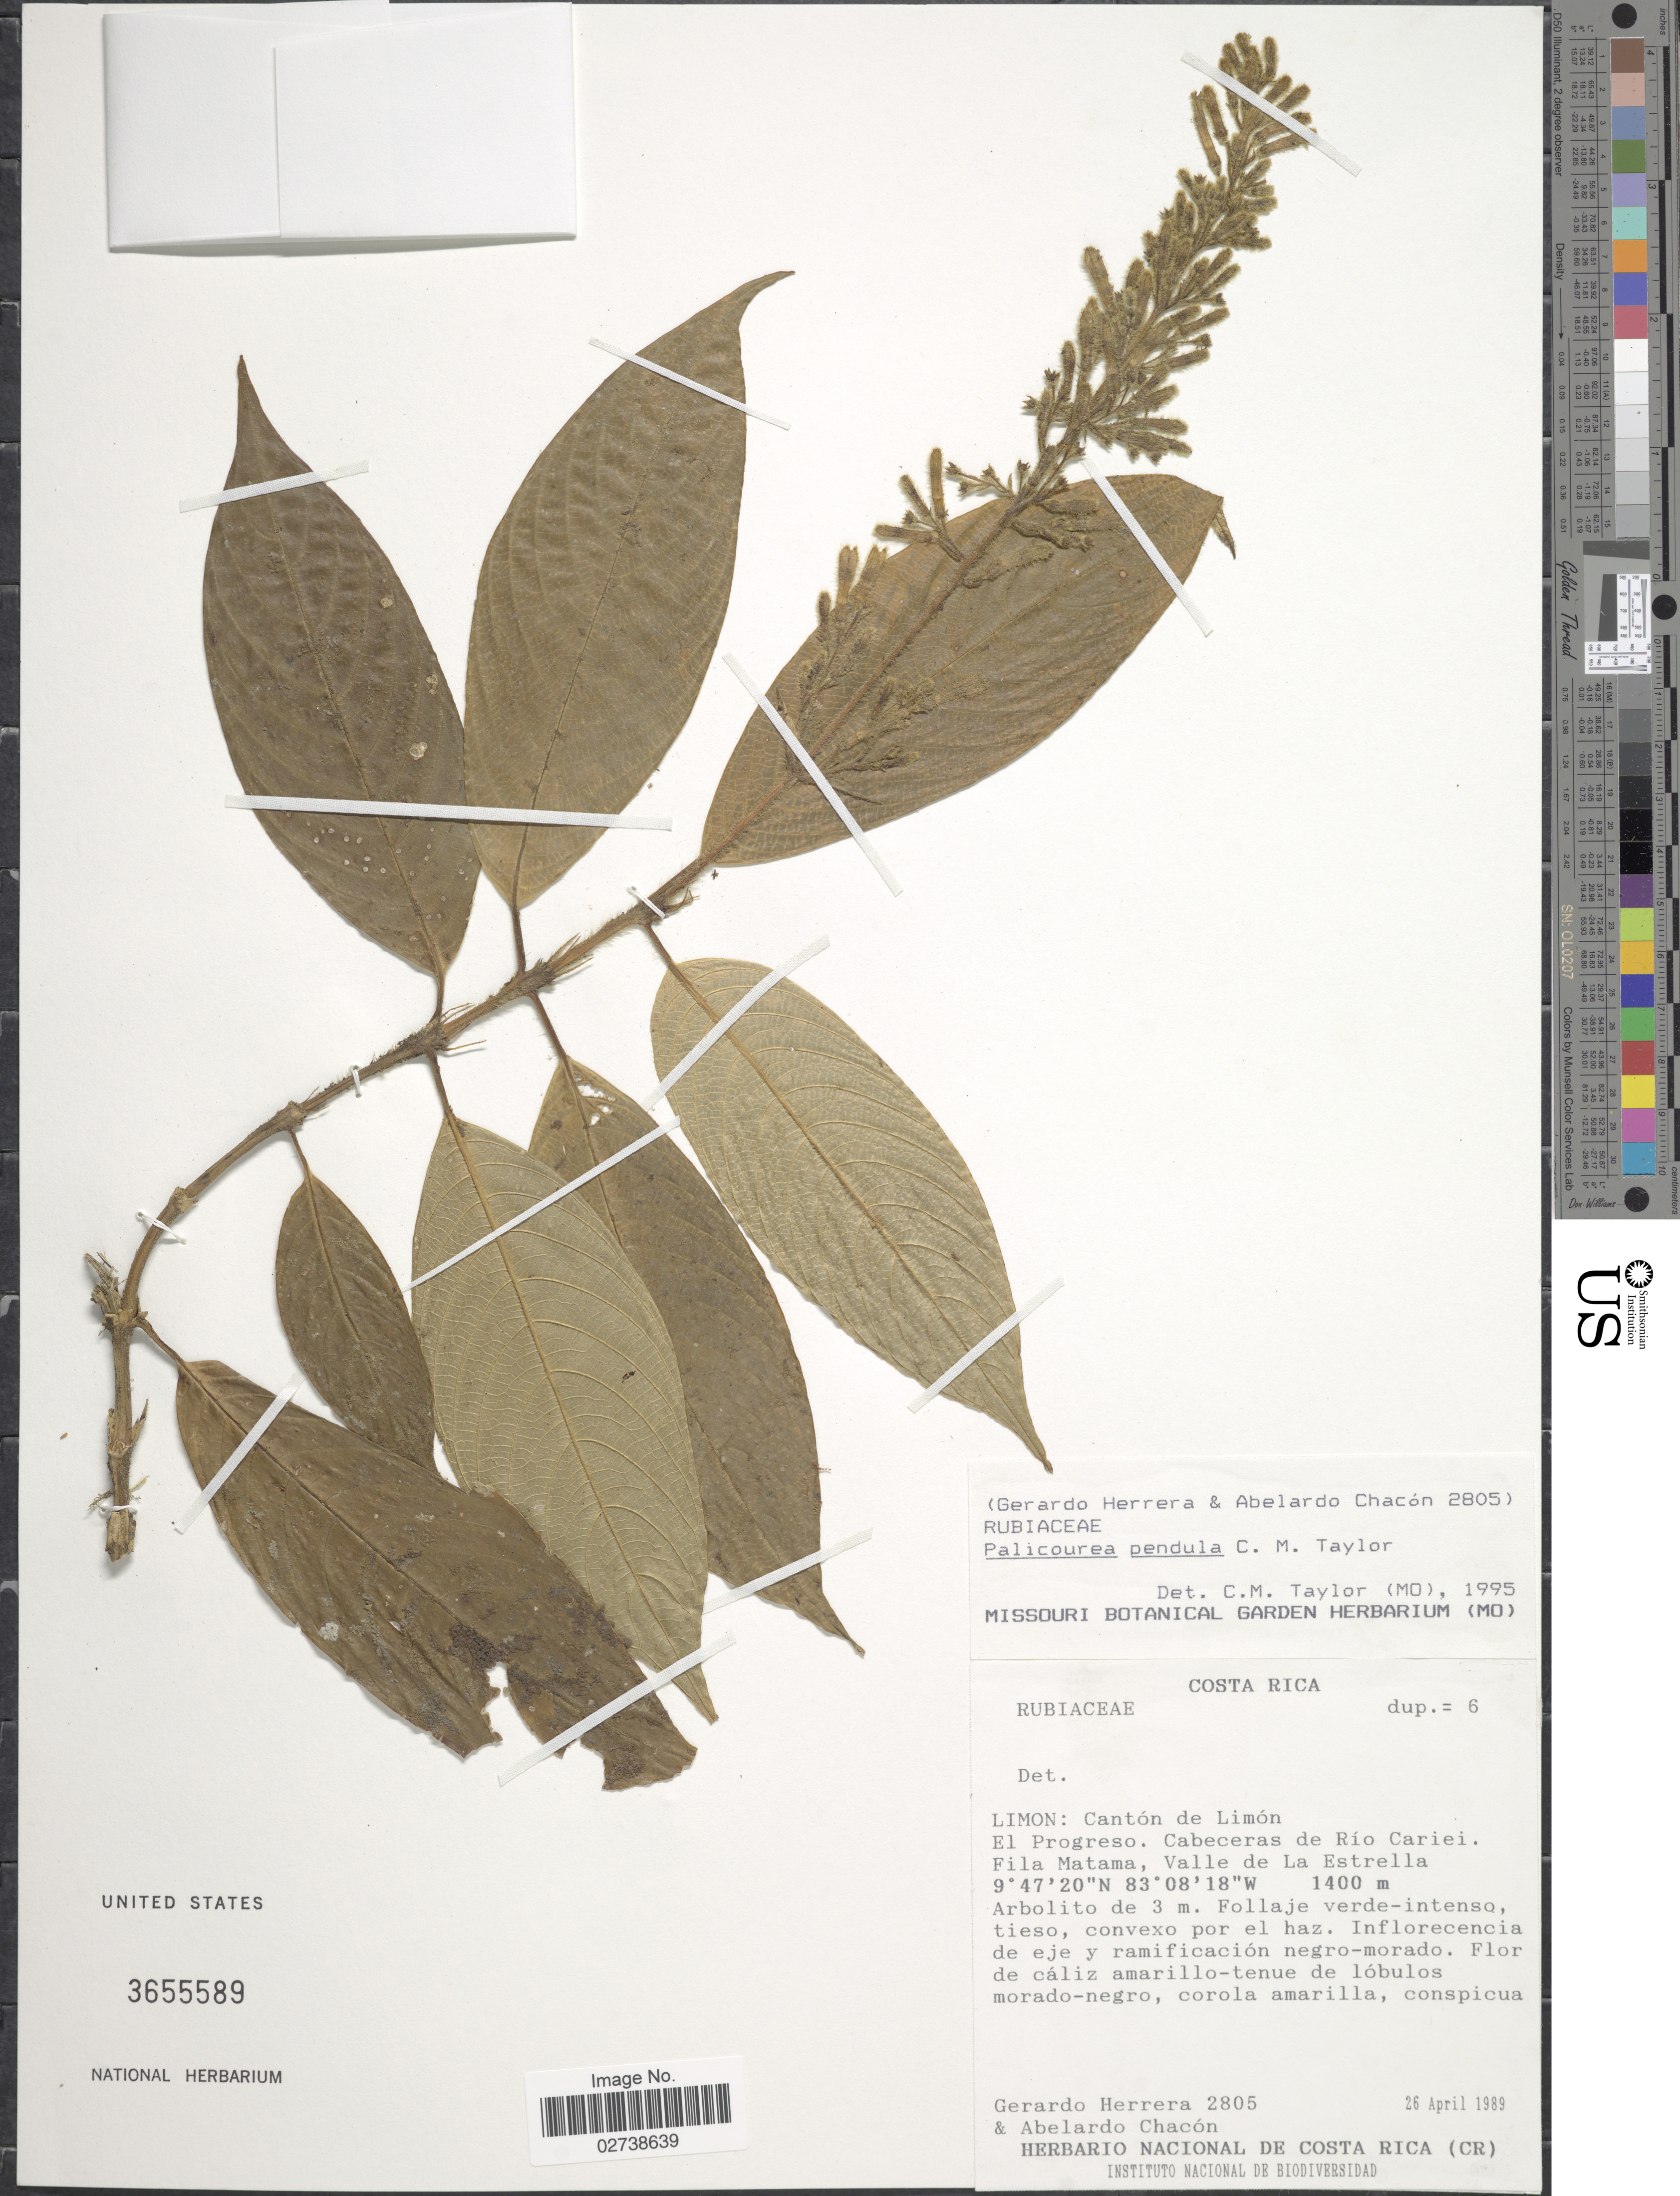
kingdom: Plantae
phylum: Tracheophyta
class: Magnoliopsida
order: Gentianales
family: Rubiaceae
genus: Palicourea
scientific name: Palicourea pendula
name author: C.M. Taylor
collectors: G. Herrera & A. Chacon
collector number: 2805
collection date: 1989-04-26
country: Costa Rica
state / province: Limón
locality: Cantón de Limón El Progreso. cabeceras de Río Cariei. Fila Matama, Valle de La Estrella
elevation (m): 1400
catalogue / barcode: US 3655589